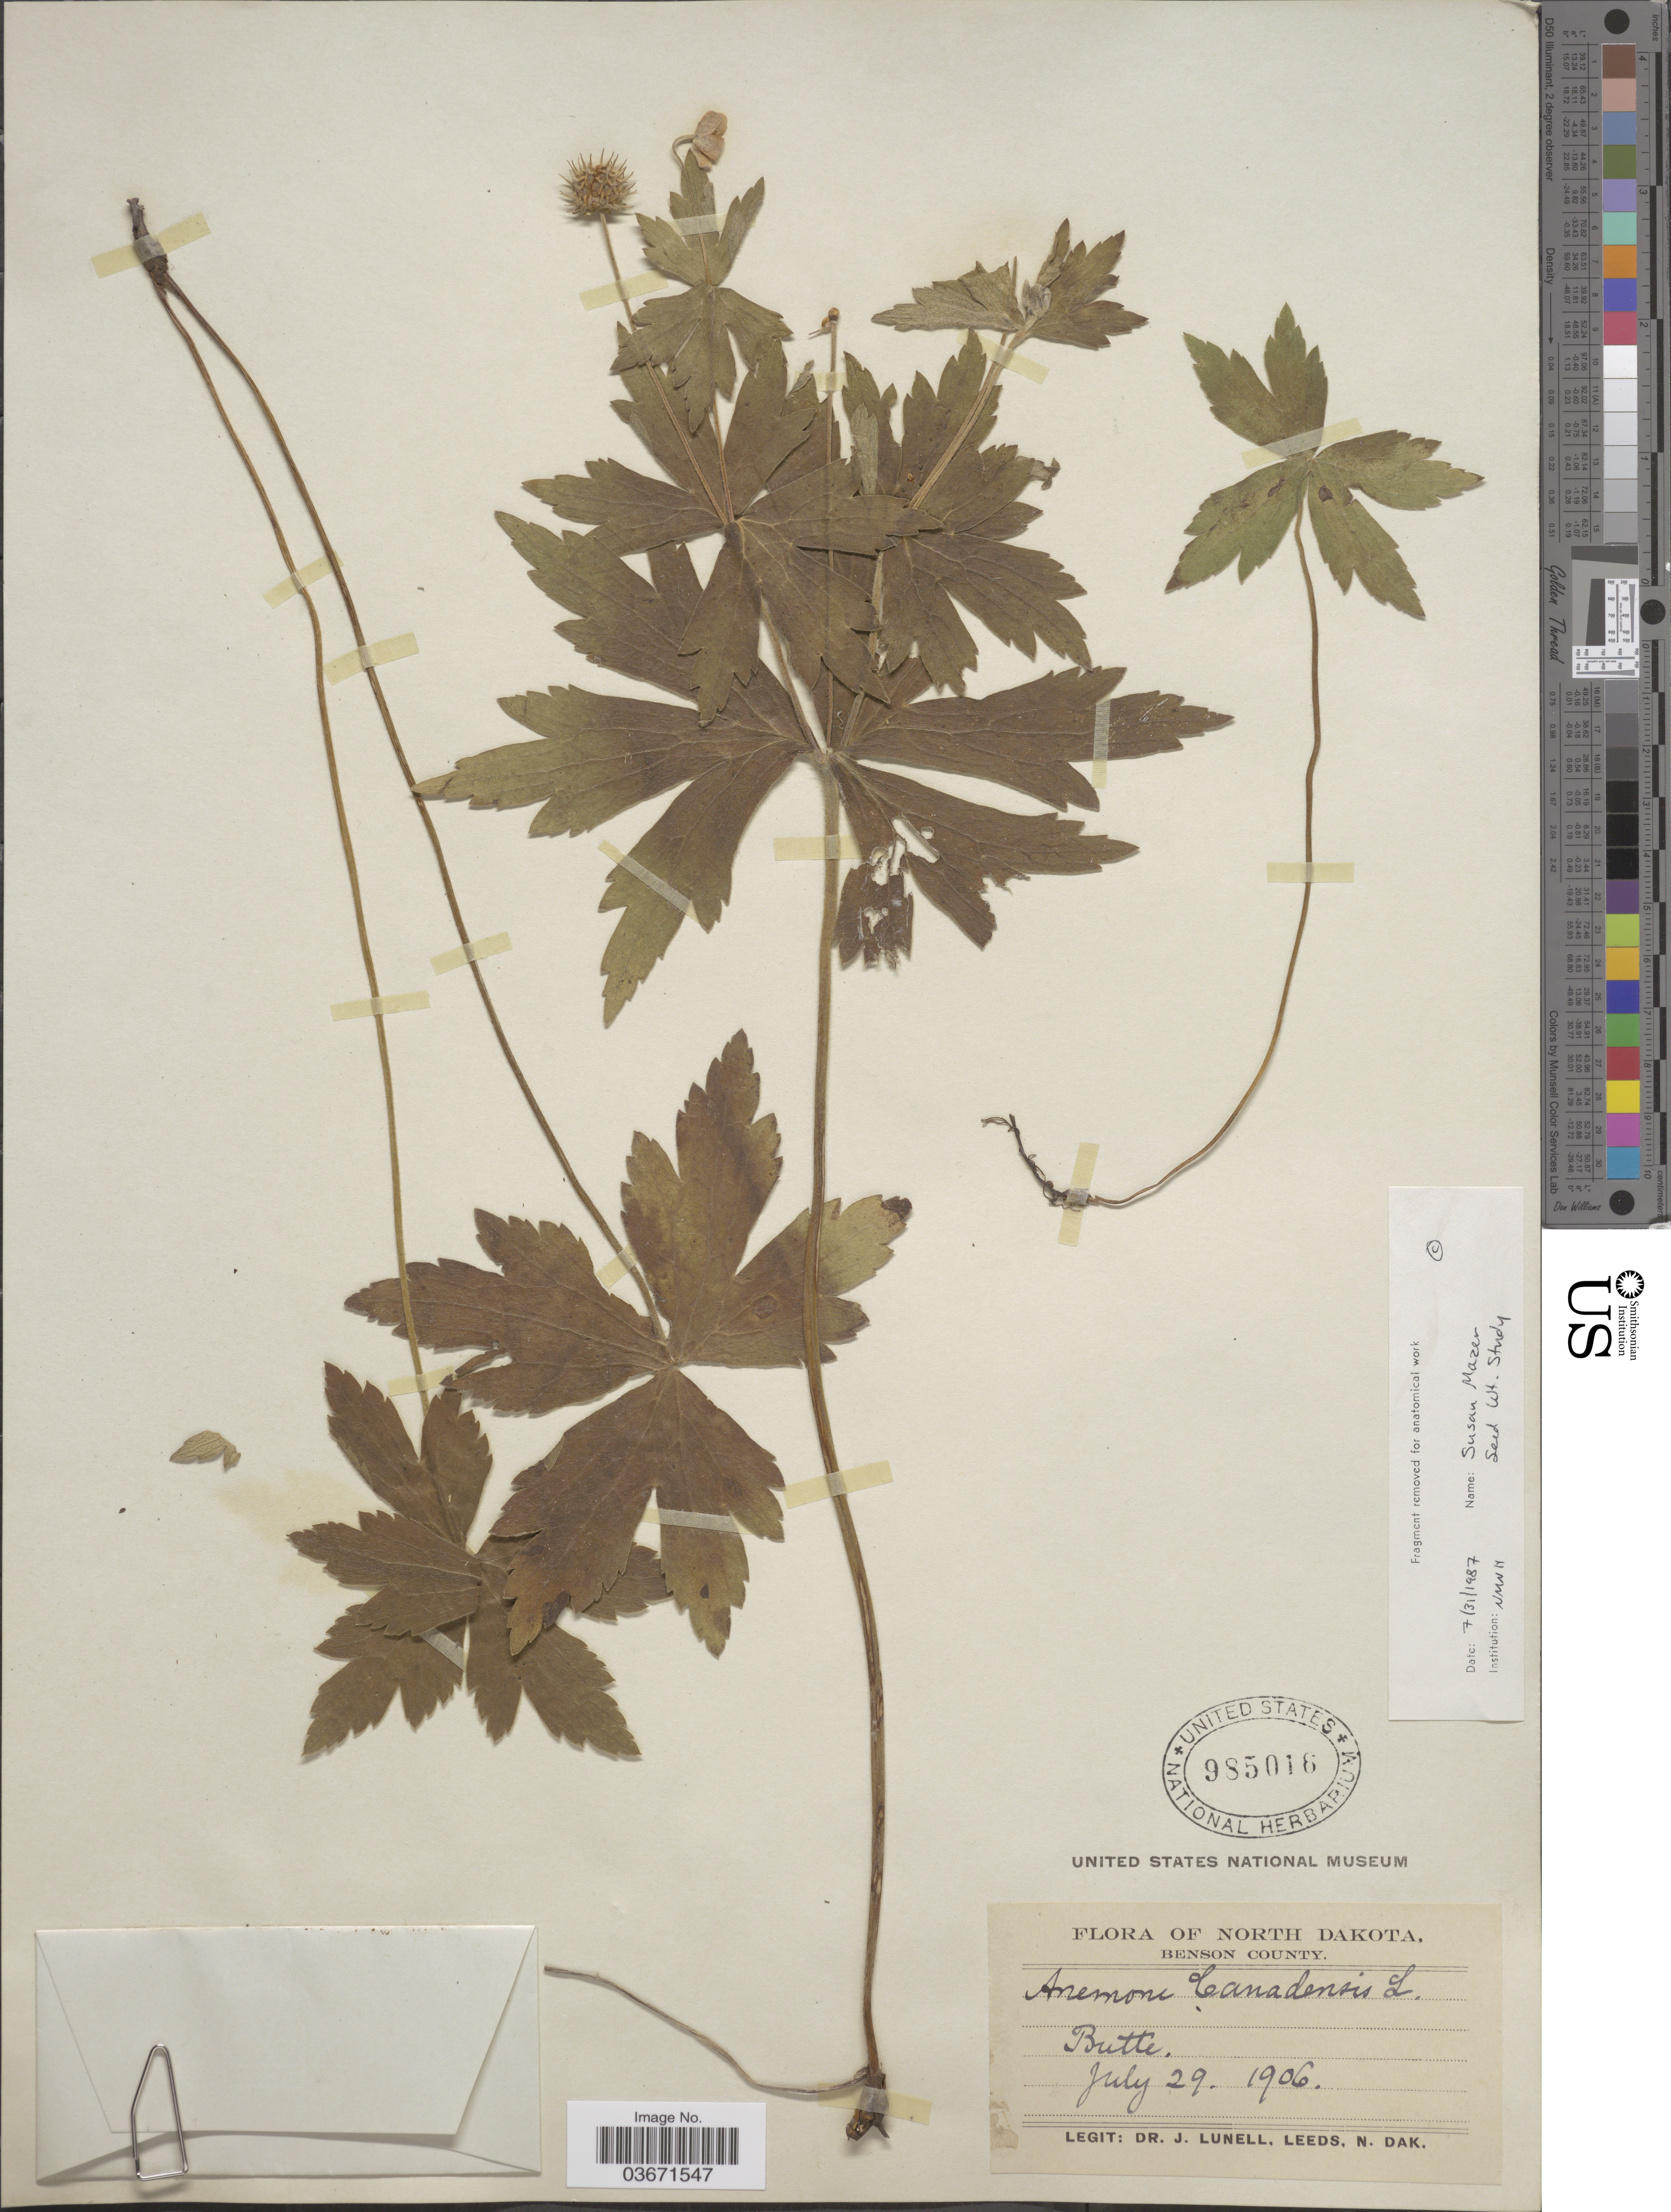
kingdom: Plantae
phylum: Tracheophyta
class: Magnoliopsida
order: Ranunculales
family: Ranunculaceae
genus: Anemone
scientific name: Anemone canadensis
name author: L.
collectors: J. Lunell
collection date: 1906-07-29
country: United States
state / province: North Dakota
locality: Benson County. Butte.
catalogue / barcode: US 985016